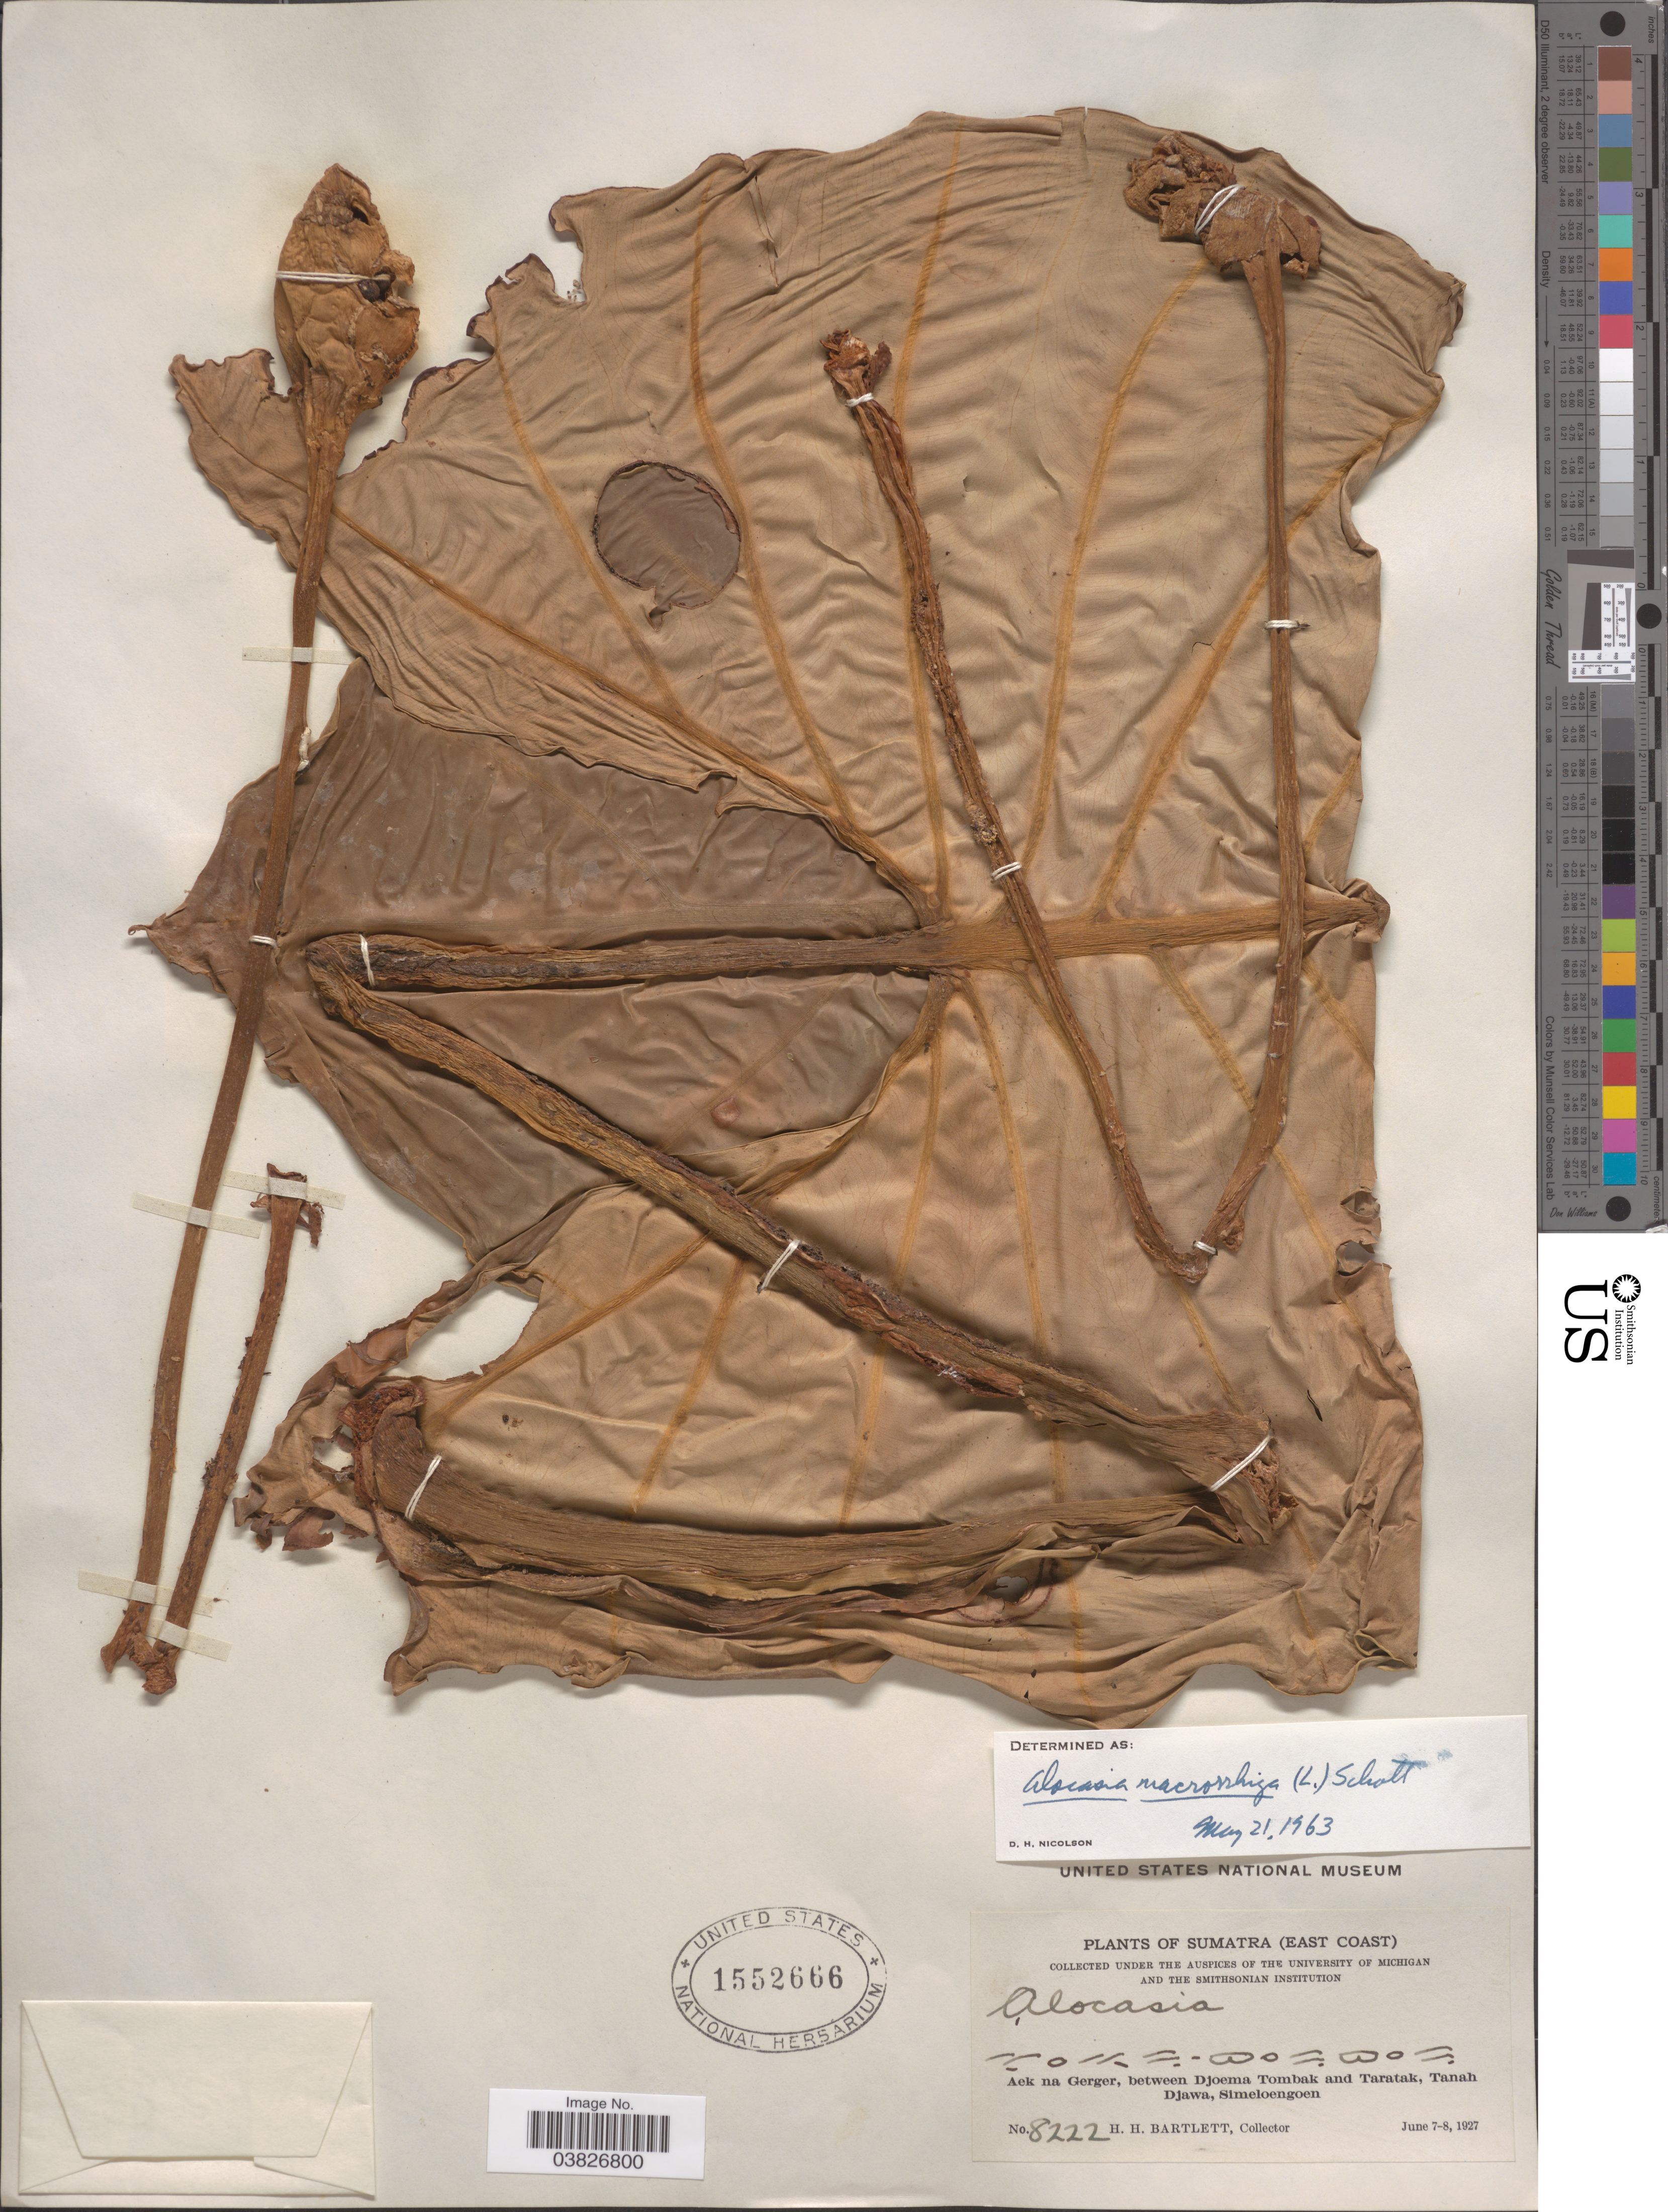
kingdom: Plantae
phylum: Tracheophyta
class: Liliopsida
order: Alismatales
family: Araceae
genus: Alocasia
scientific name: Alocasia macrorrhiza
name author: (L.) Schott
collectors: H. H. Bartlett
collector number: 8222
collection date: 1927-06-07/1927-06-08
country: Indonesia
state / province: Sumatra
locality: (East Coast). Aek na Gerger, between Djoema Tombak and Taratak, Tanah Djawa, Simeloengoen.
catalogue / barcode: US 1552666